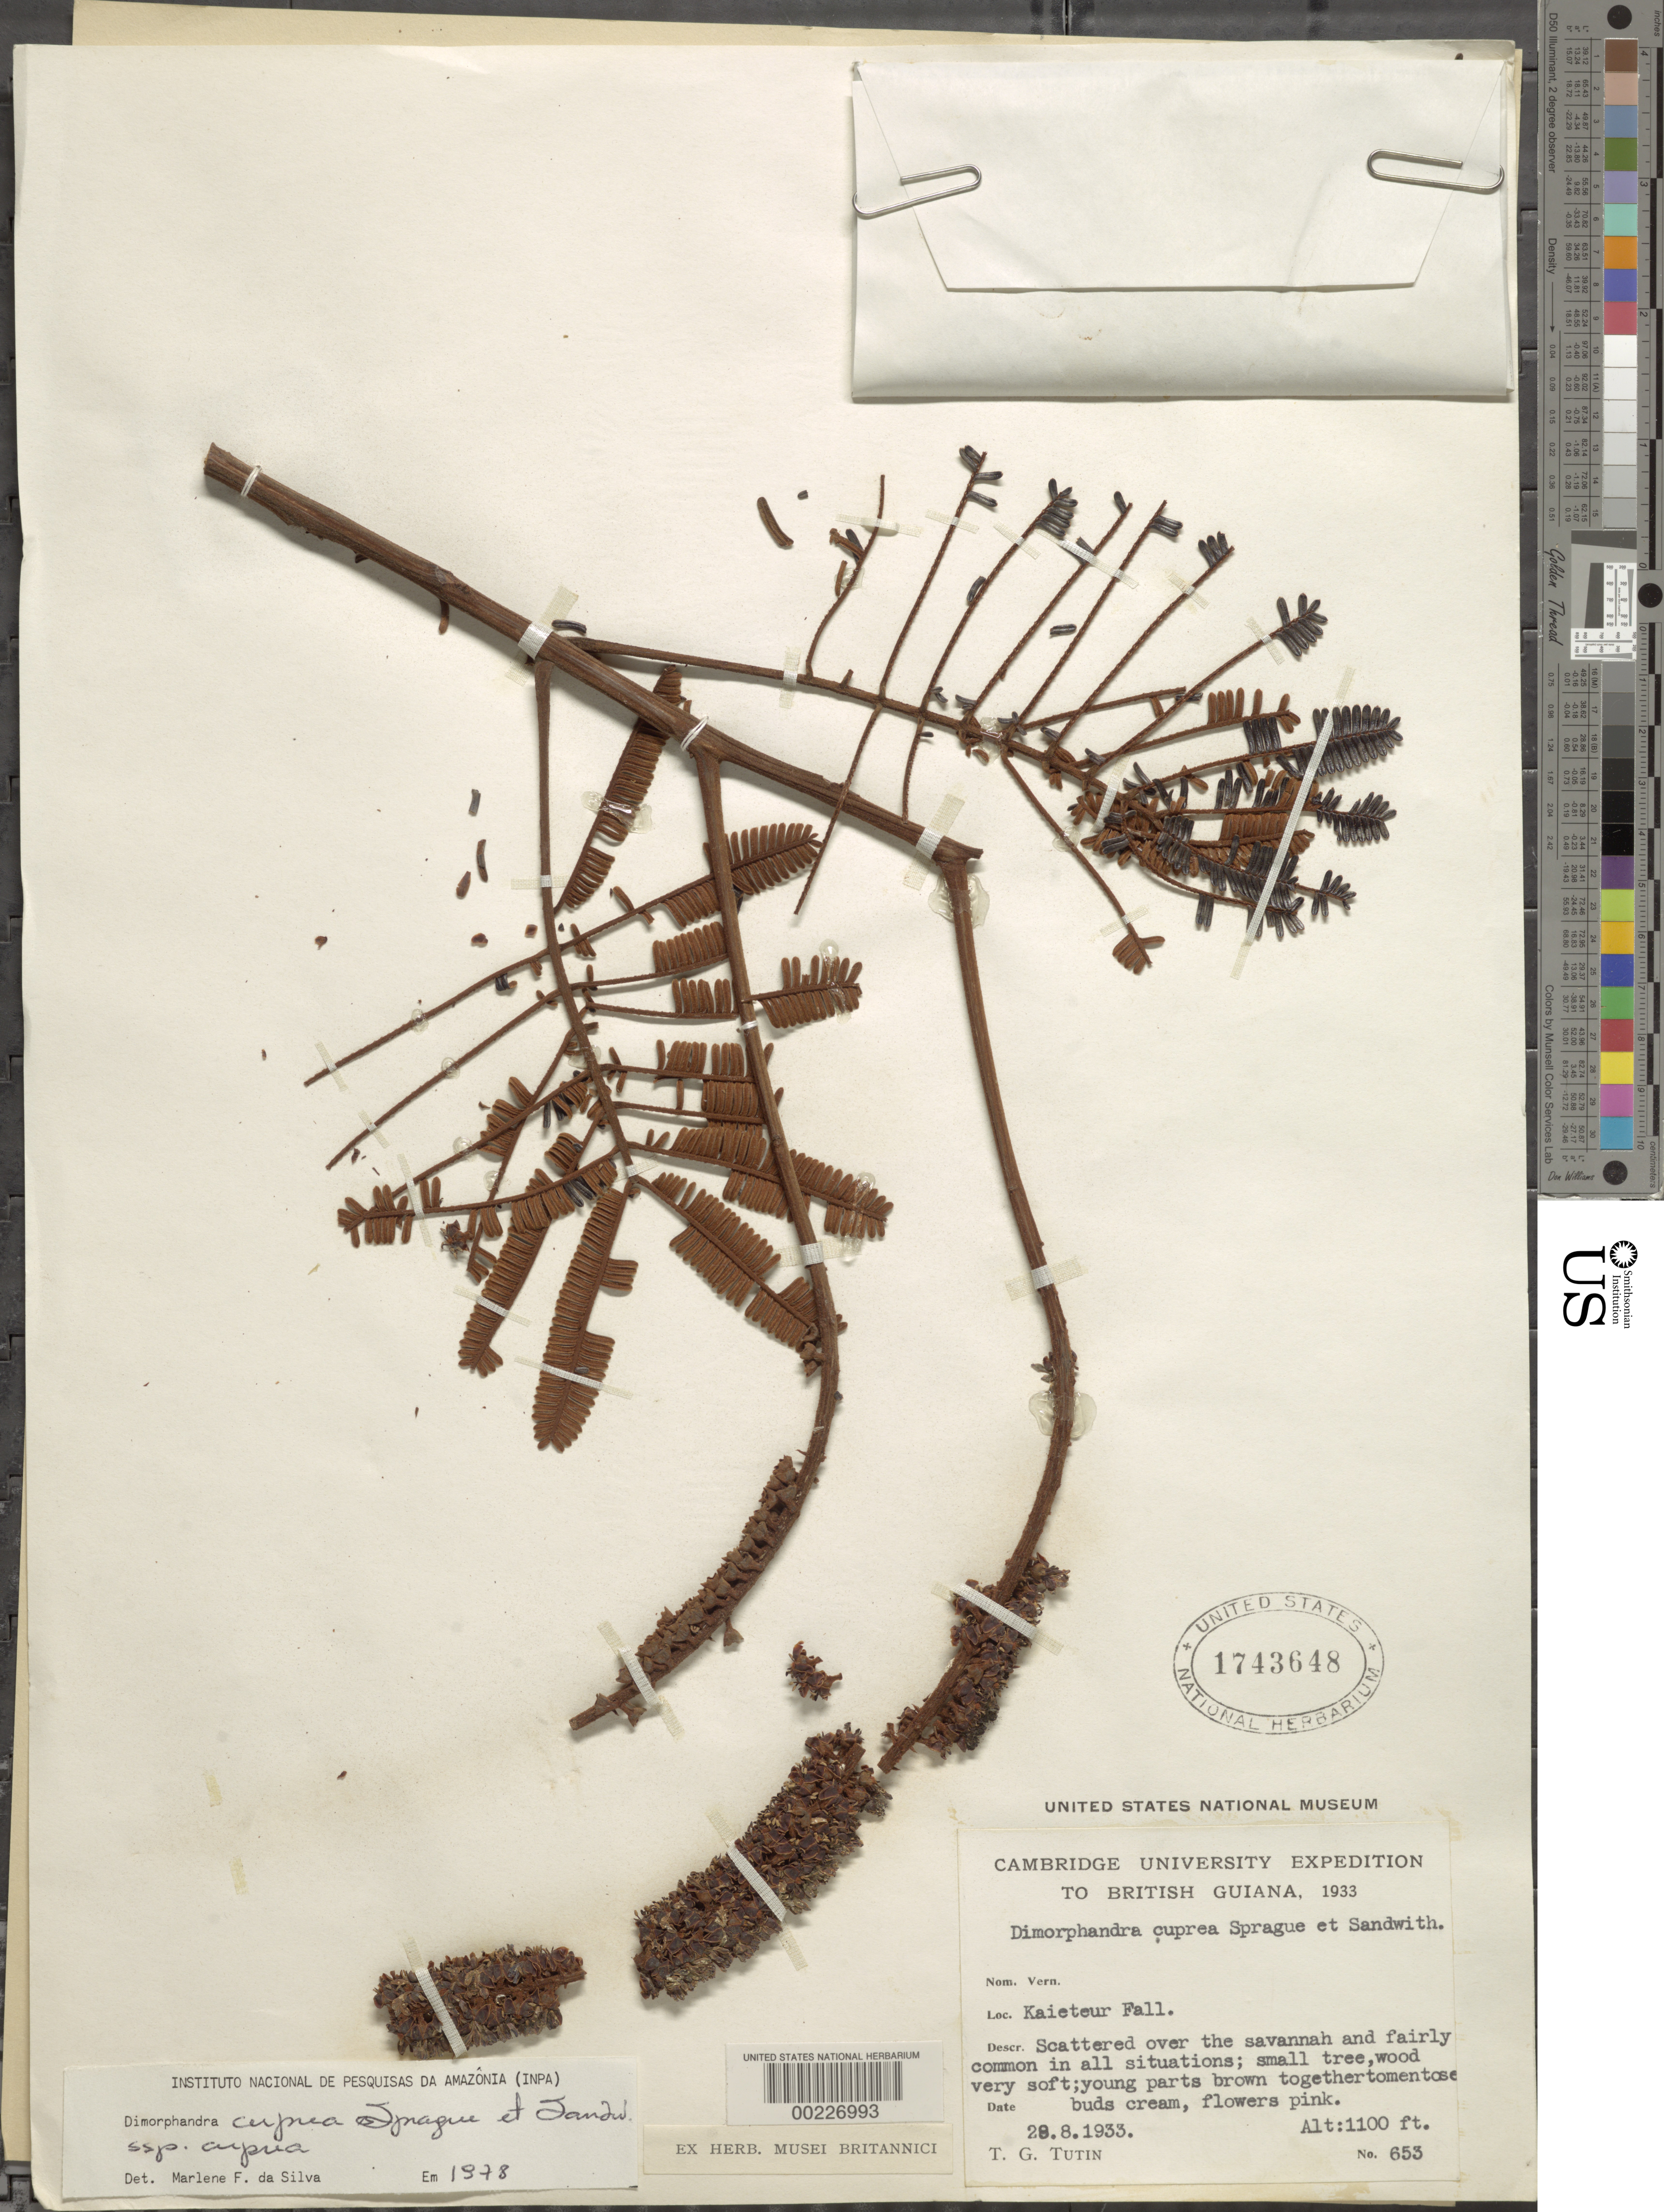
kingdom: Plantae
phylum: Tracheophyta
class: Magnoliopsida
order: Fabales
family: Fabaceae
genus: Dimorphandra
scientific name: Dimorphandra cuprea subsp. cuprea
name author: Sprague & Sandwith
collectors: T. G. Tutin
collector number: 653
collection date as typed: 28 Aug 1933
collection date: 1933-08-28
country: Guyana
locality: Kaieteur fall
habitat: Savanna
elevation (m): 335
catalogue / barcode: US 1743648